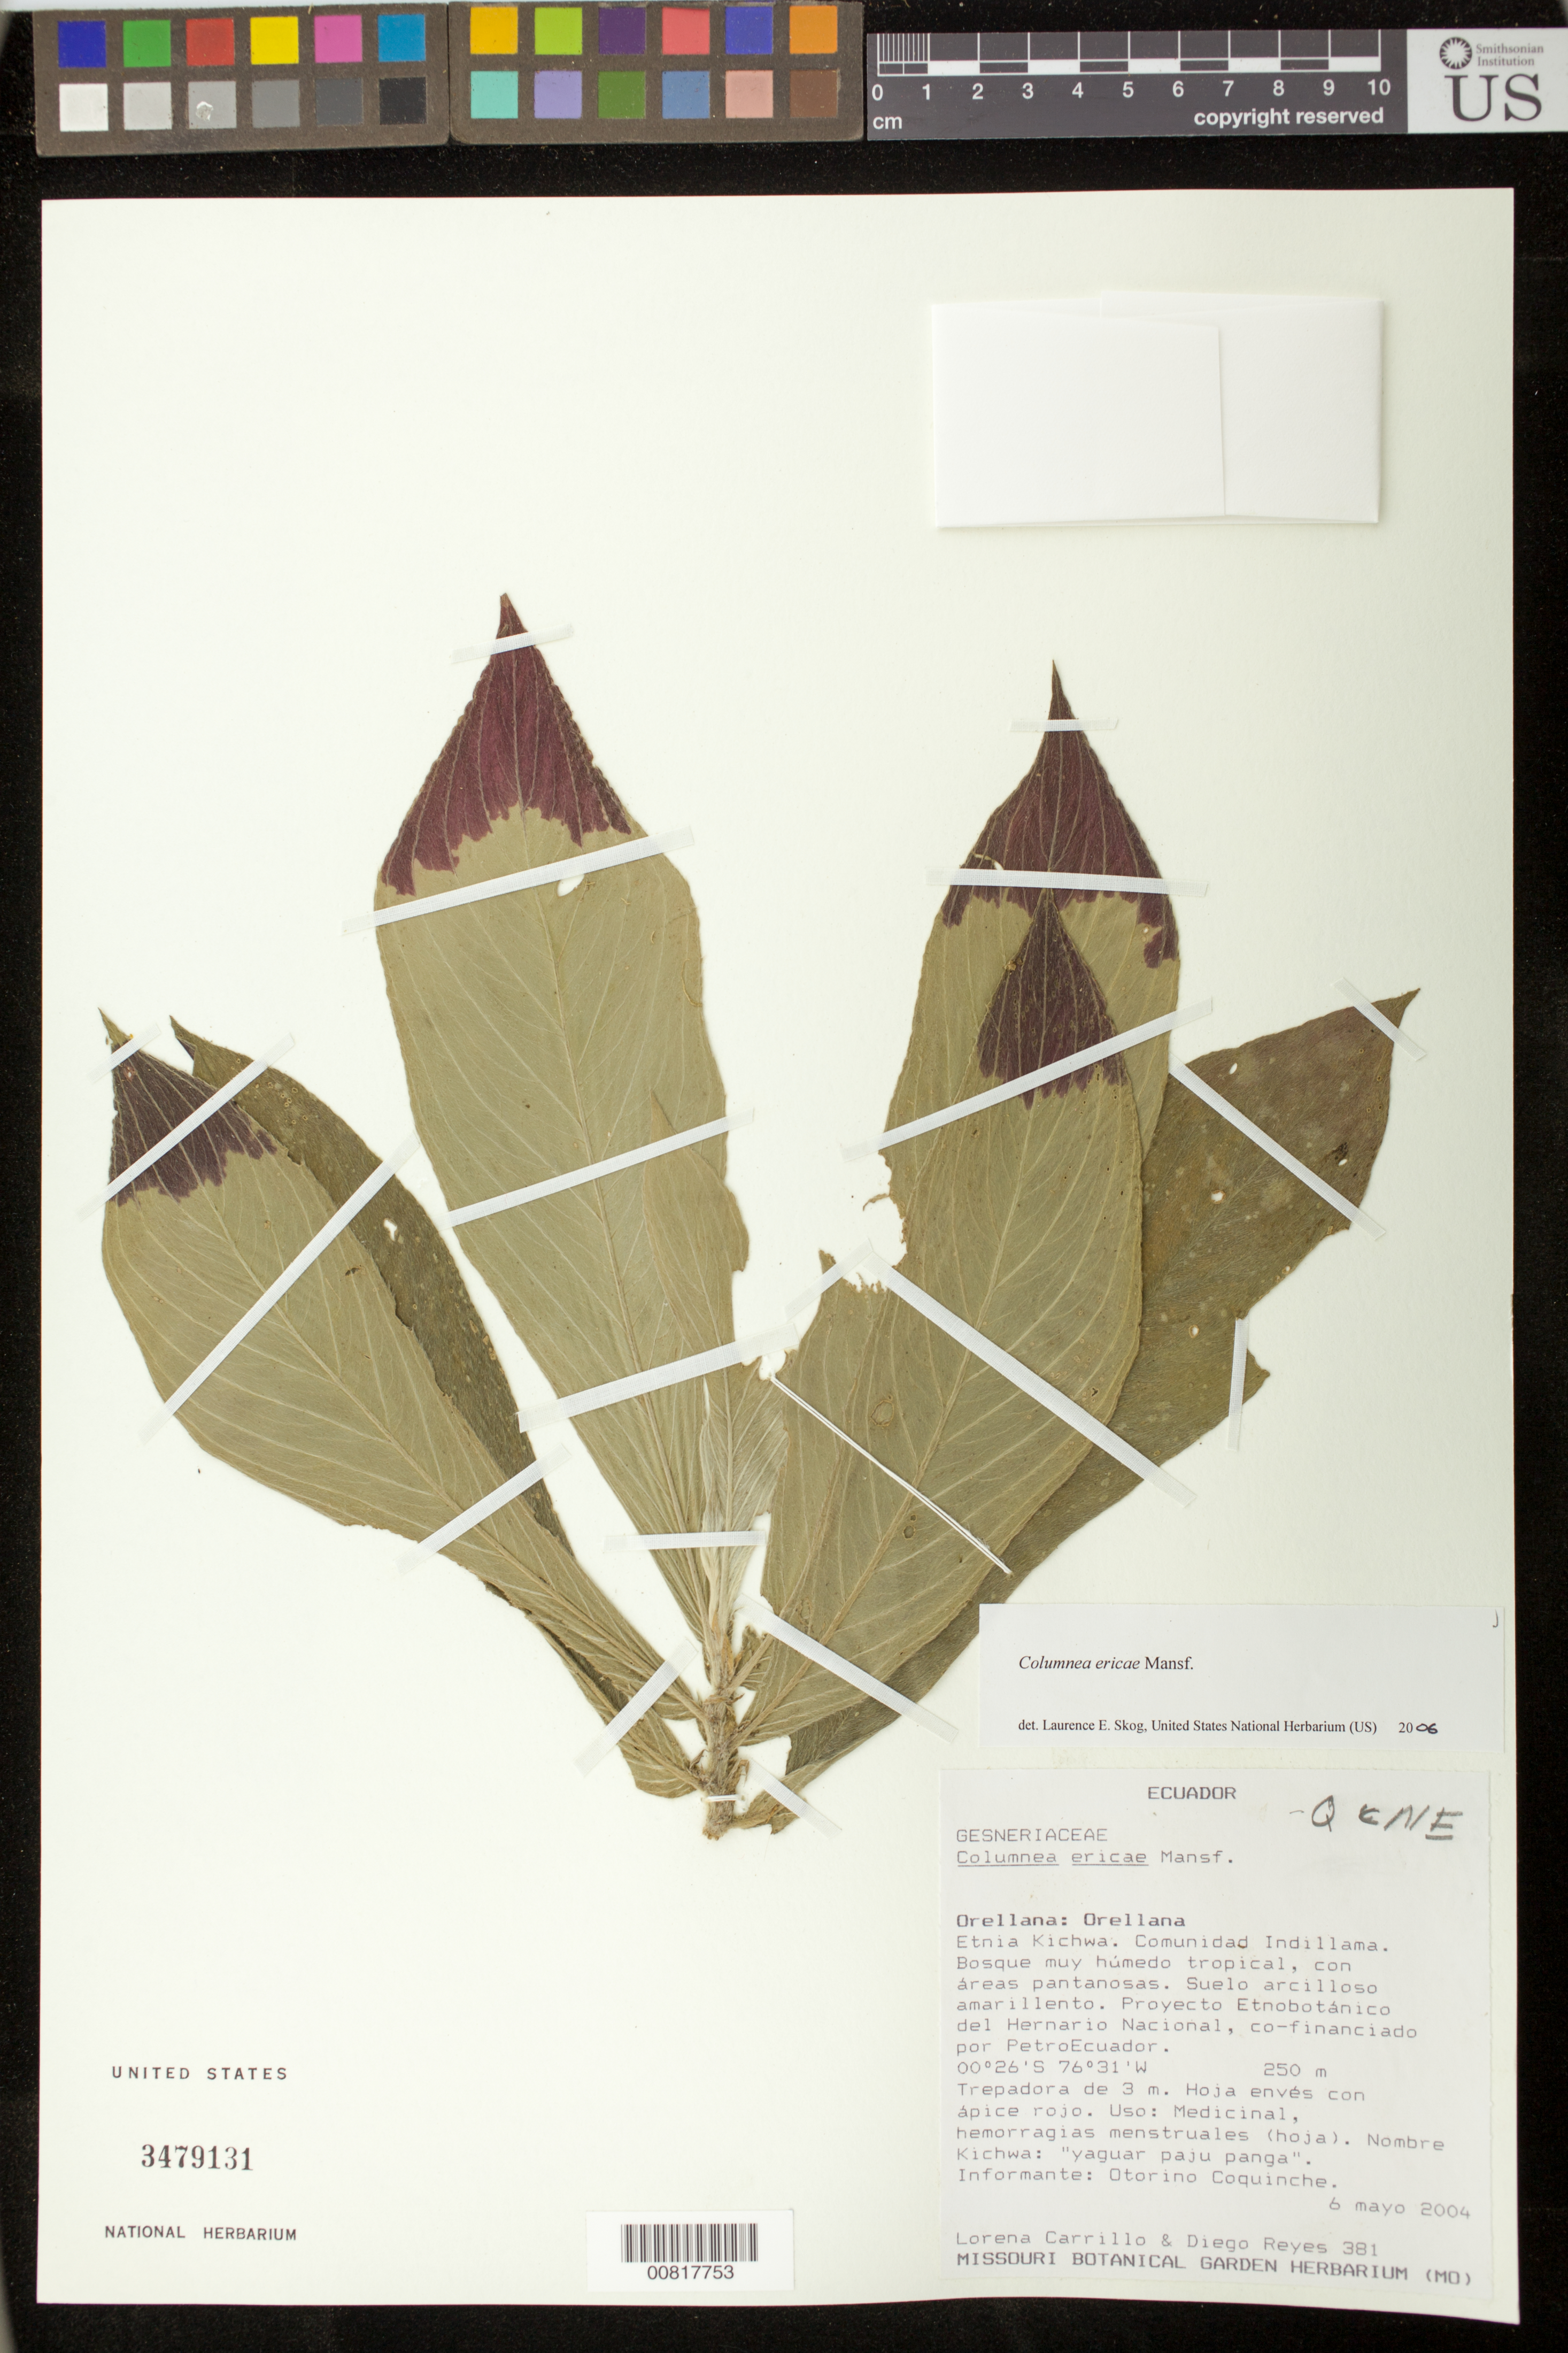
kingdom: Plantae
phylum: Tracheophyta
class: Magnoliopsida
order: Lamiales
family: Gesneriaceae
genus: Columnea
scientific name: Columnea ericae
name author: Mansf.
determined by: Skog, Laurence E.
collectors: L. Carrillo & D. Reyes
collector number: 381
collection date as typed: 06 May 2004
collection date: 2004-05-06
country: Ecuador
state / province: Orellana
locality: Orellana: Orellana. Etnia Kichwa. Comunidad Indillama.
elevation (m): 250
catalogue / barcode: US 3479131